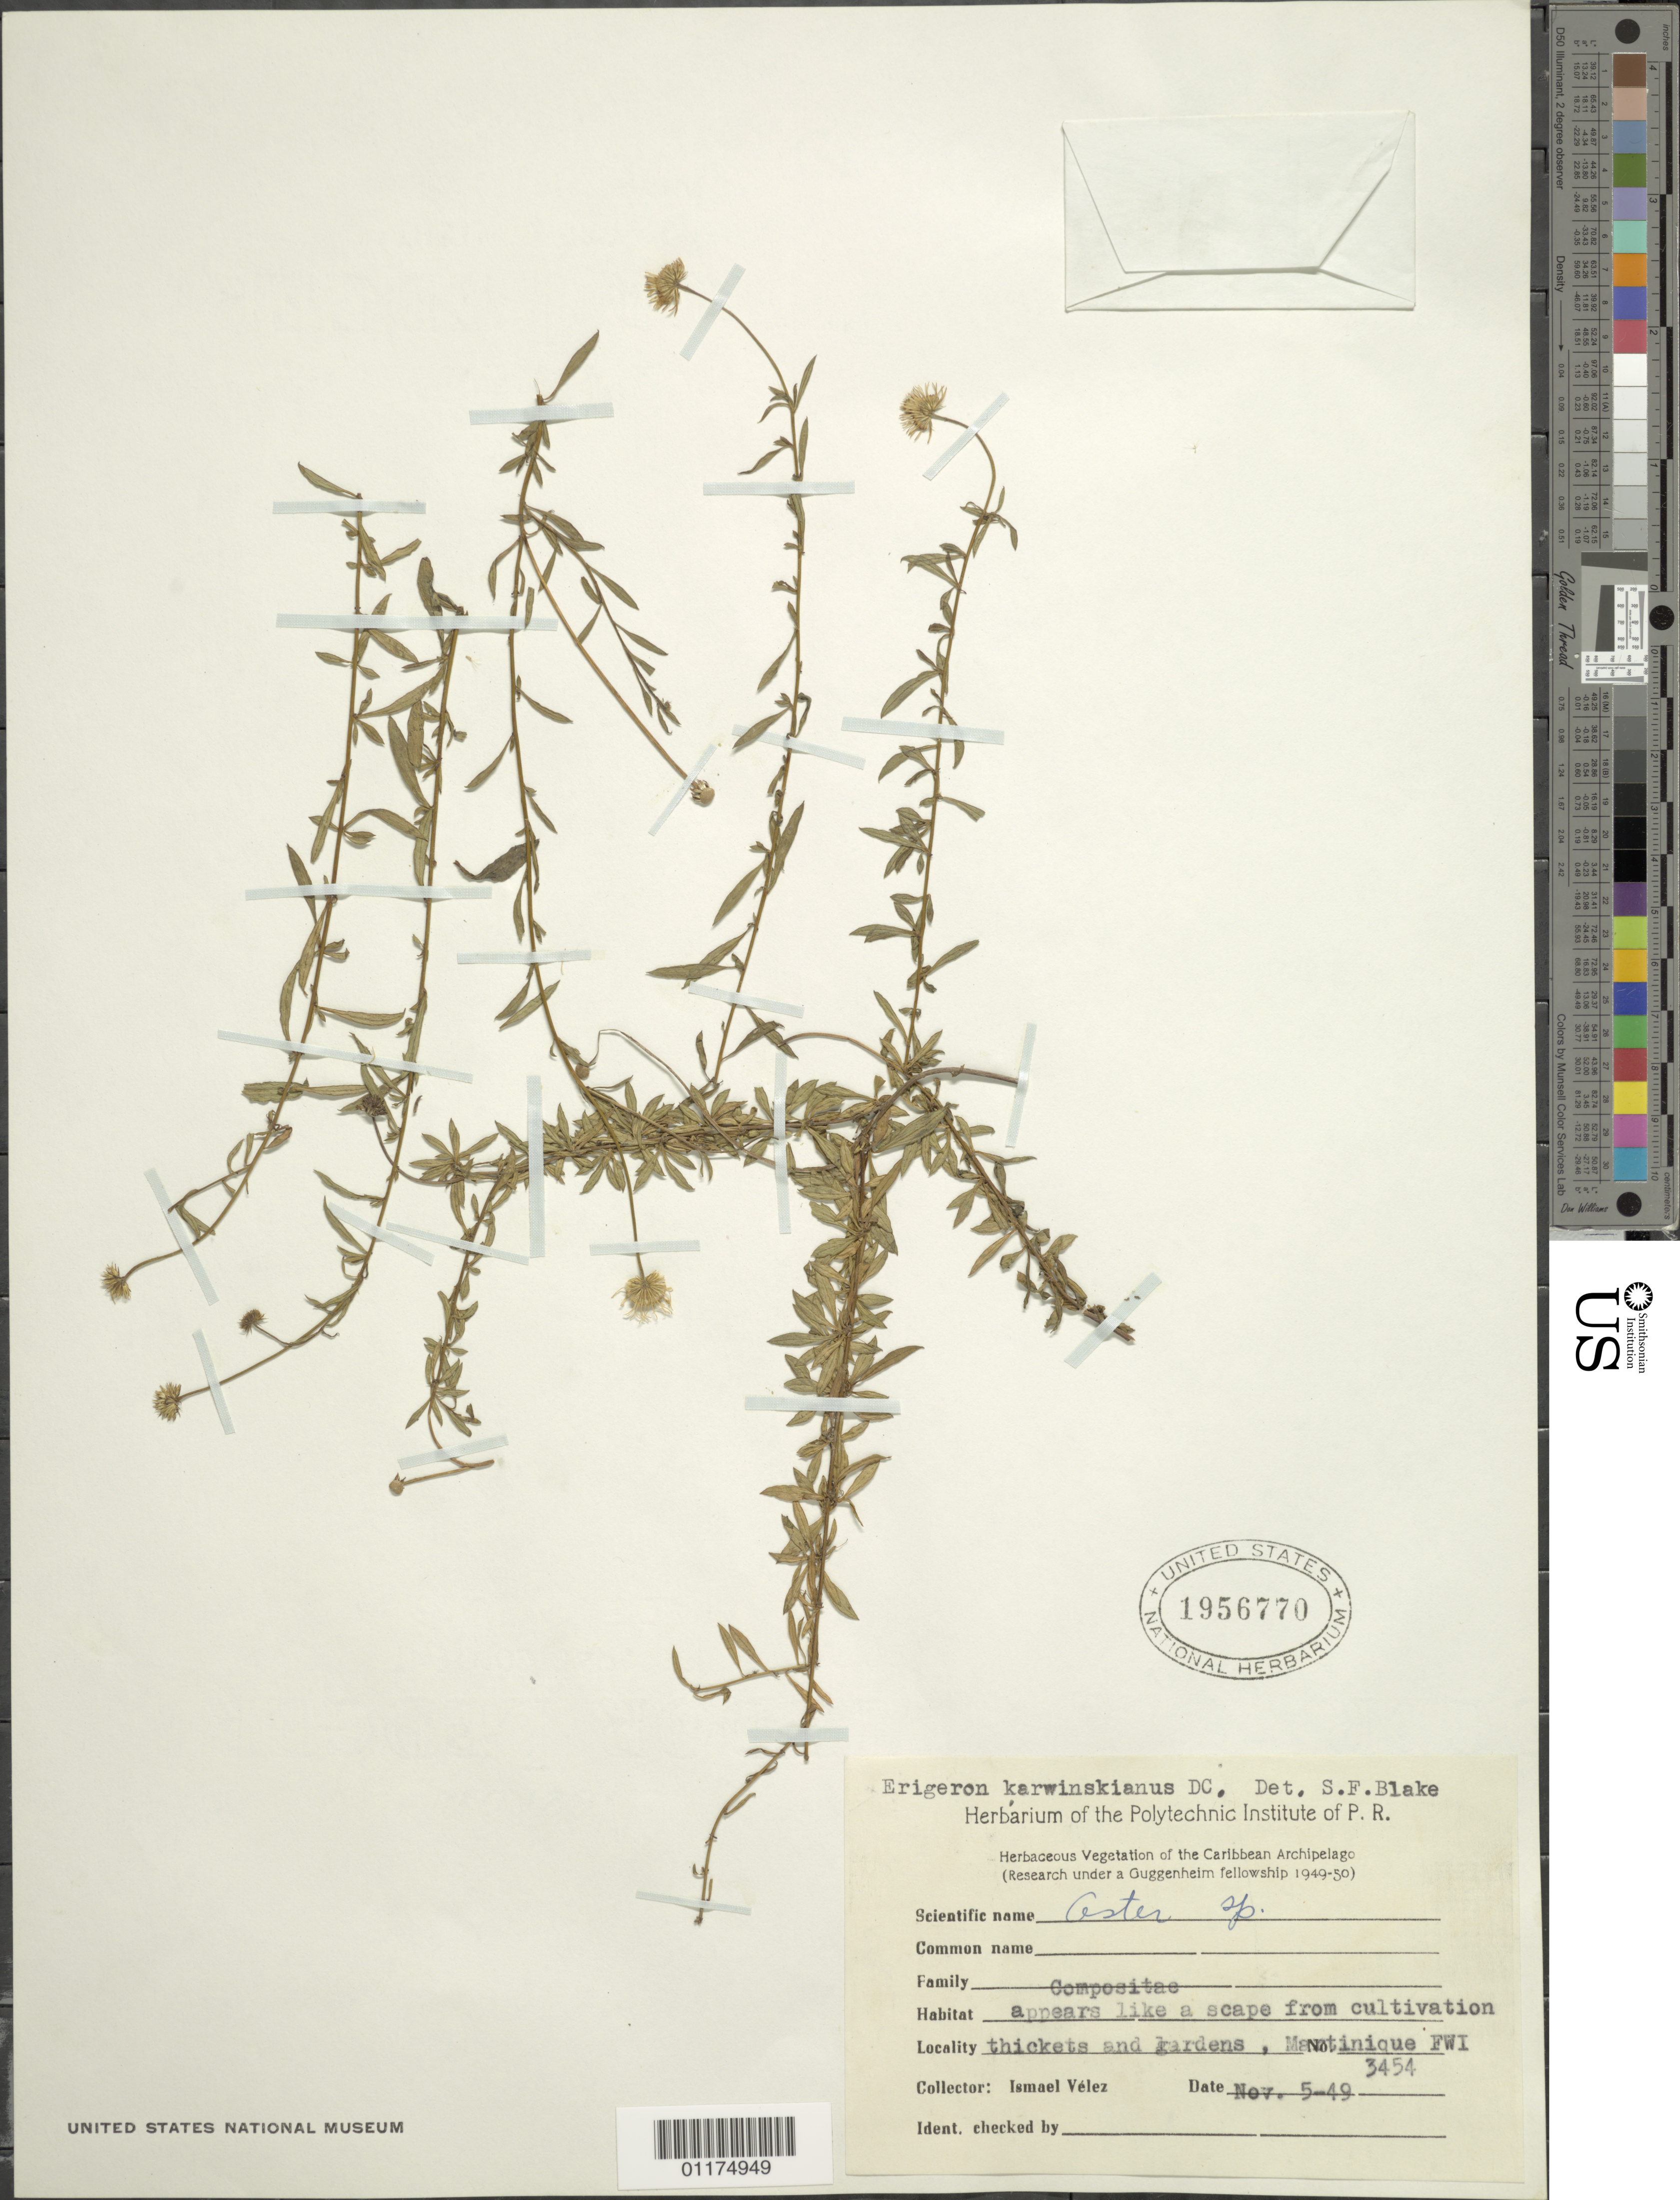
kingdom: Plantae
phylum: Tracheophyta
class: Magnoliopsida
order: Asterales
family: Asteraceae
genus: Erigeron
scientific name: Erigeron karvinskianus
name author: DC.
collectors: I. Velez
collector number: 3454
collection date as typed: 05 Nov 1949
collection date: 1949-11-05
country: Martinique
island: Martinique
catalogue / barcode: US 1956770